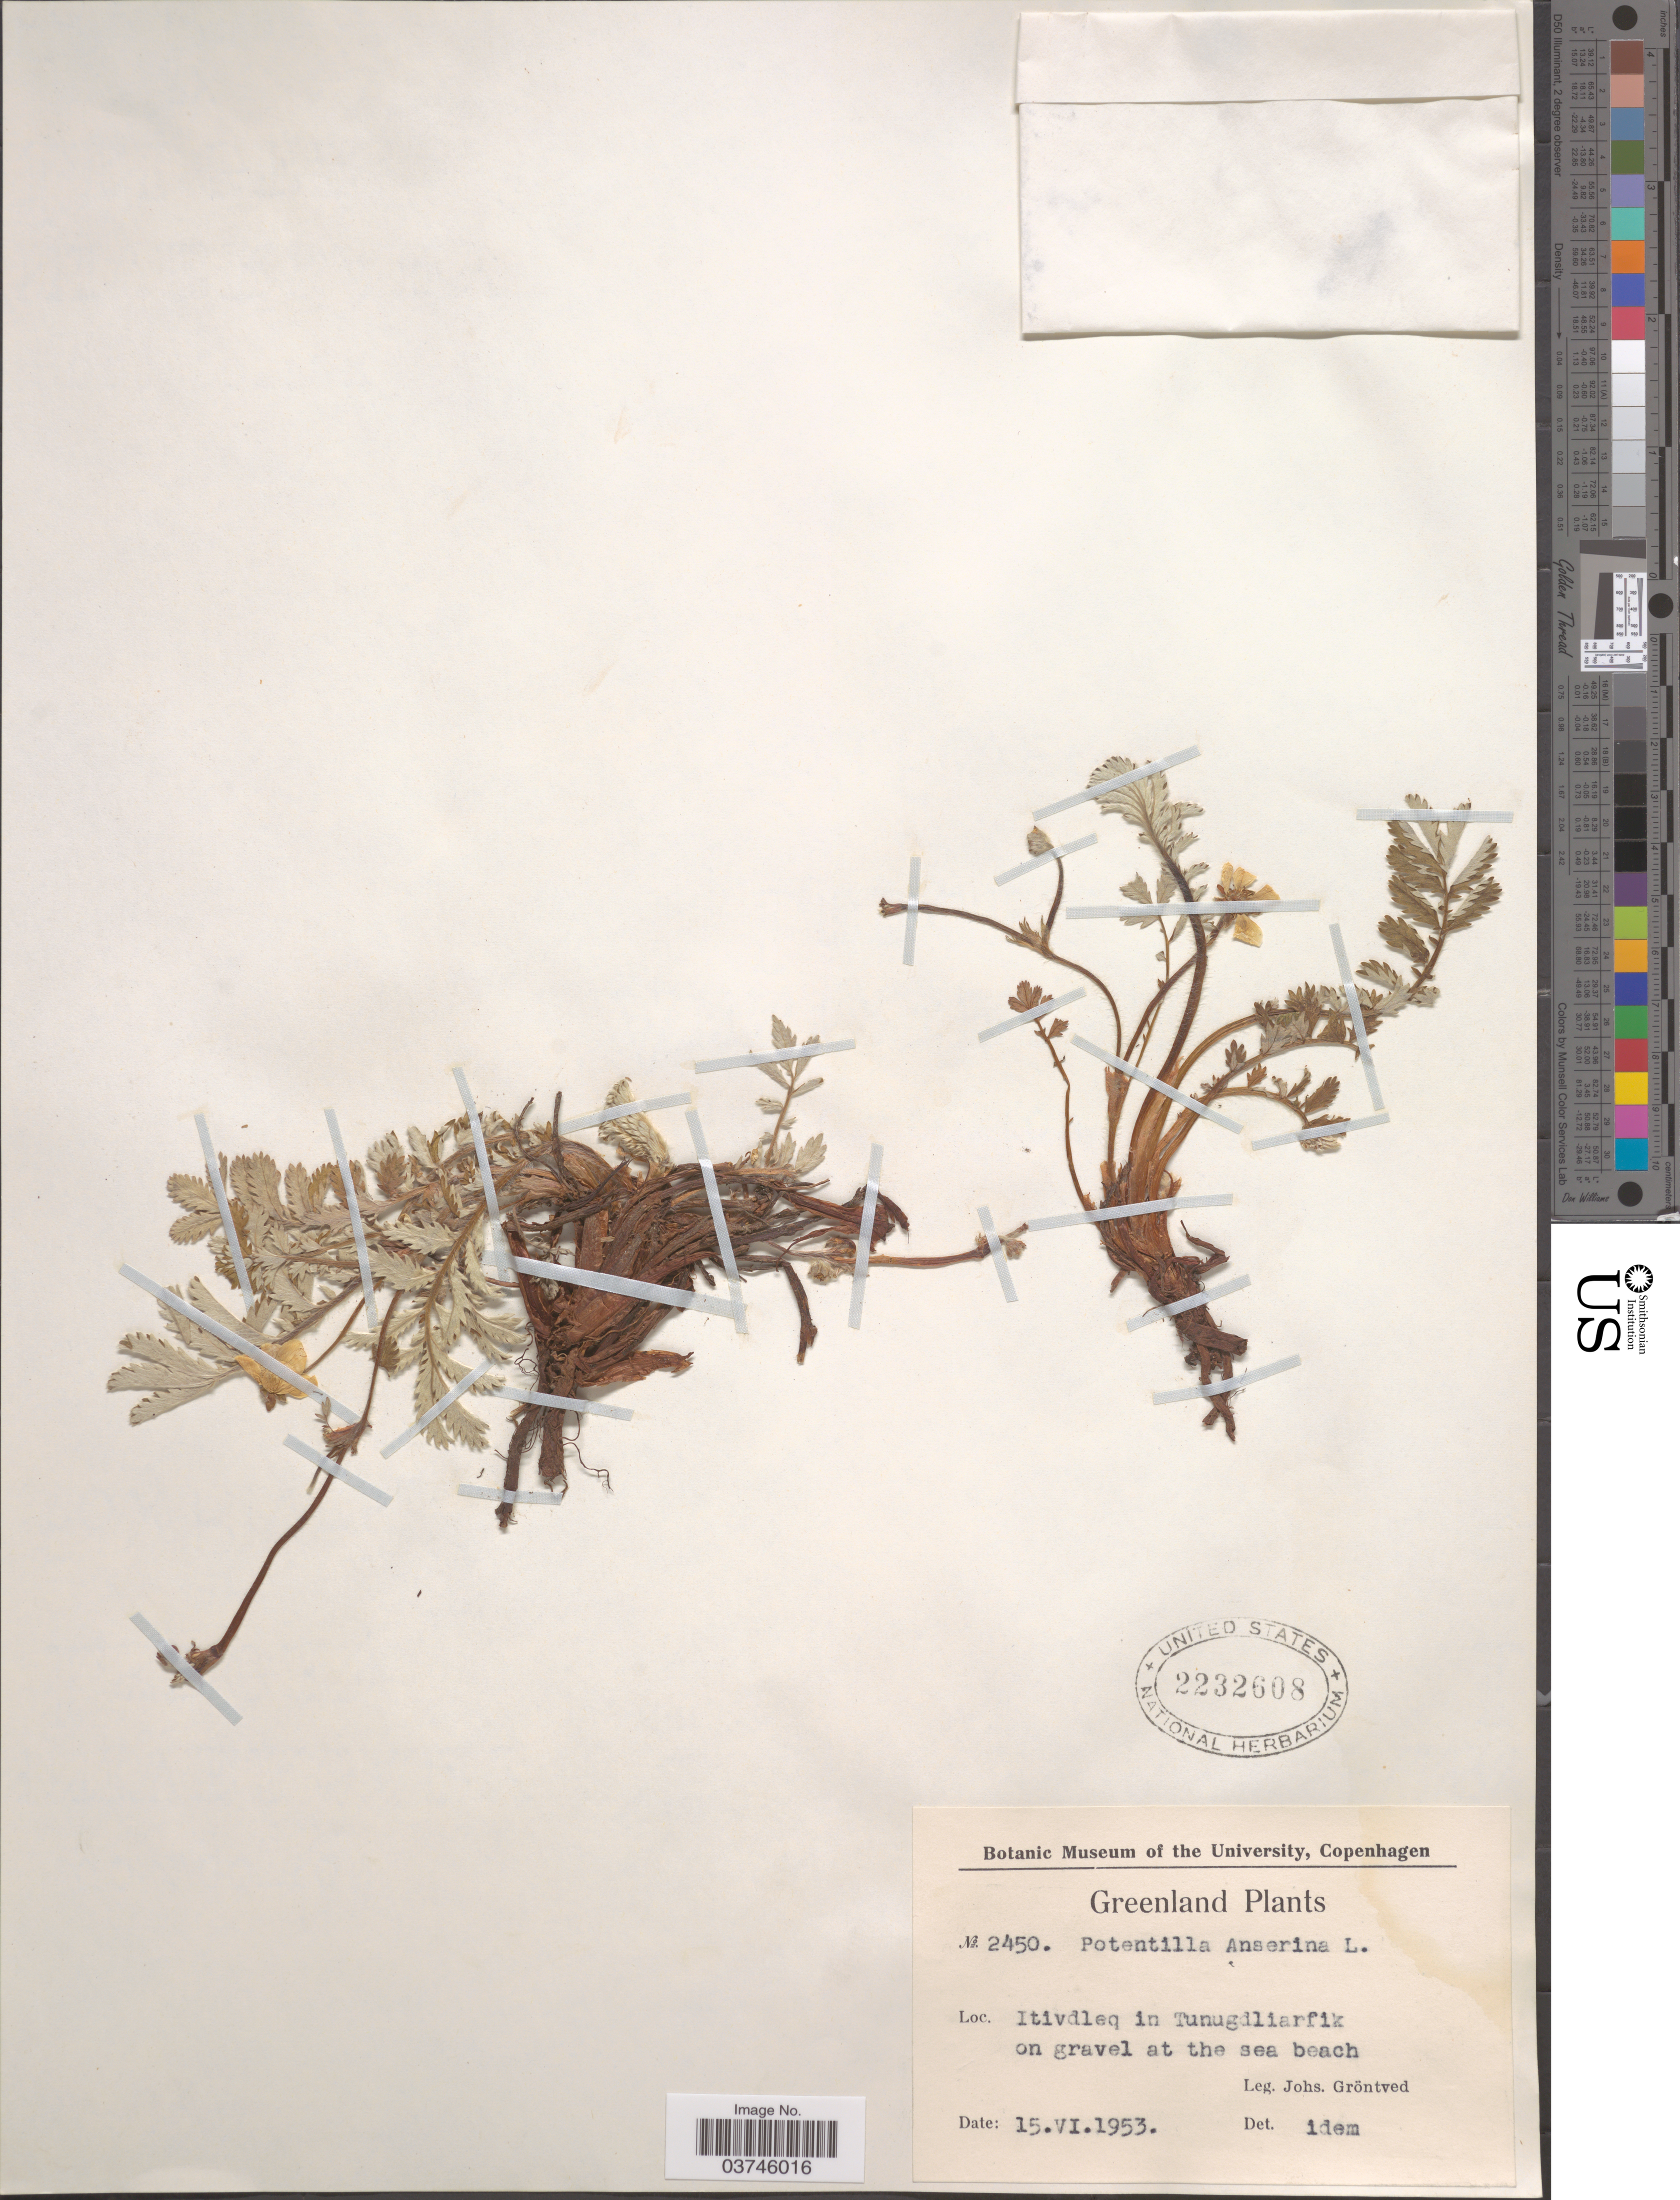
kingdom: Plantae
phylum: Tracheophyta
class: Magnoliopsida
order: Rosales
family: Rosaceae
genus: Argentina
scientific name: Argentina anserina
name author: (L.) Rydb.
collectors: J. Gröntved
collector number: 2450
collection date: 1953-06-15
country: Greenland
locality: Itivdleq in Tunugdliarfik.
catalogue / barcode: US 2232608